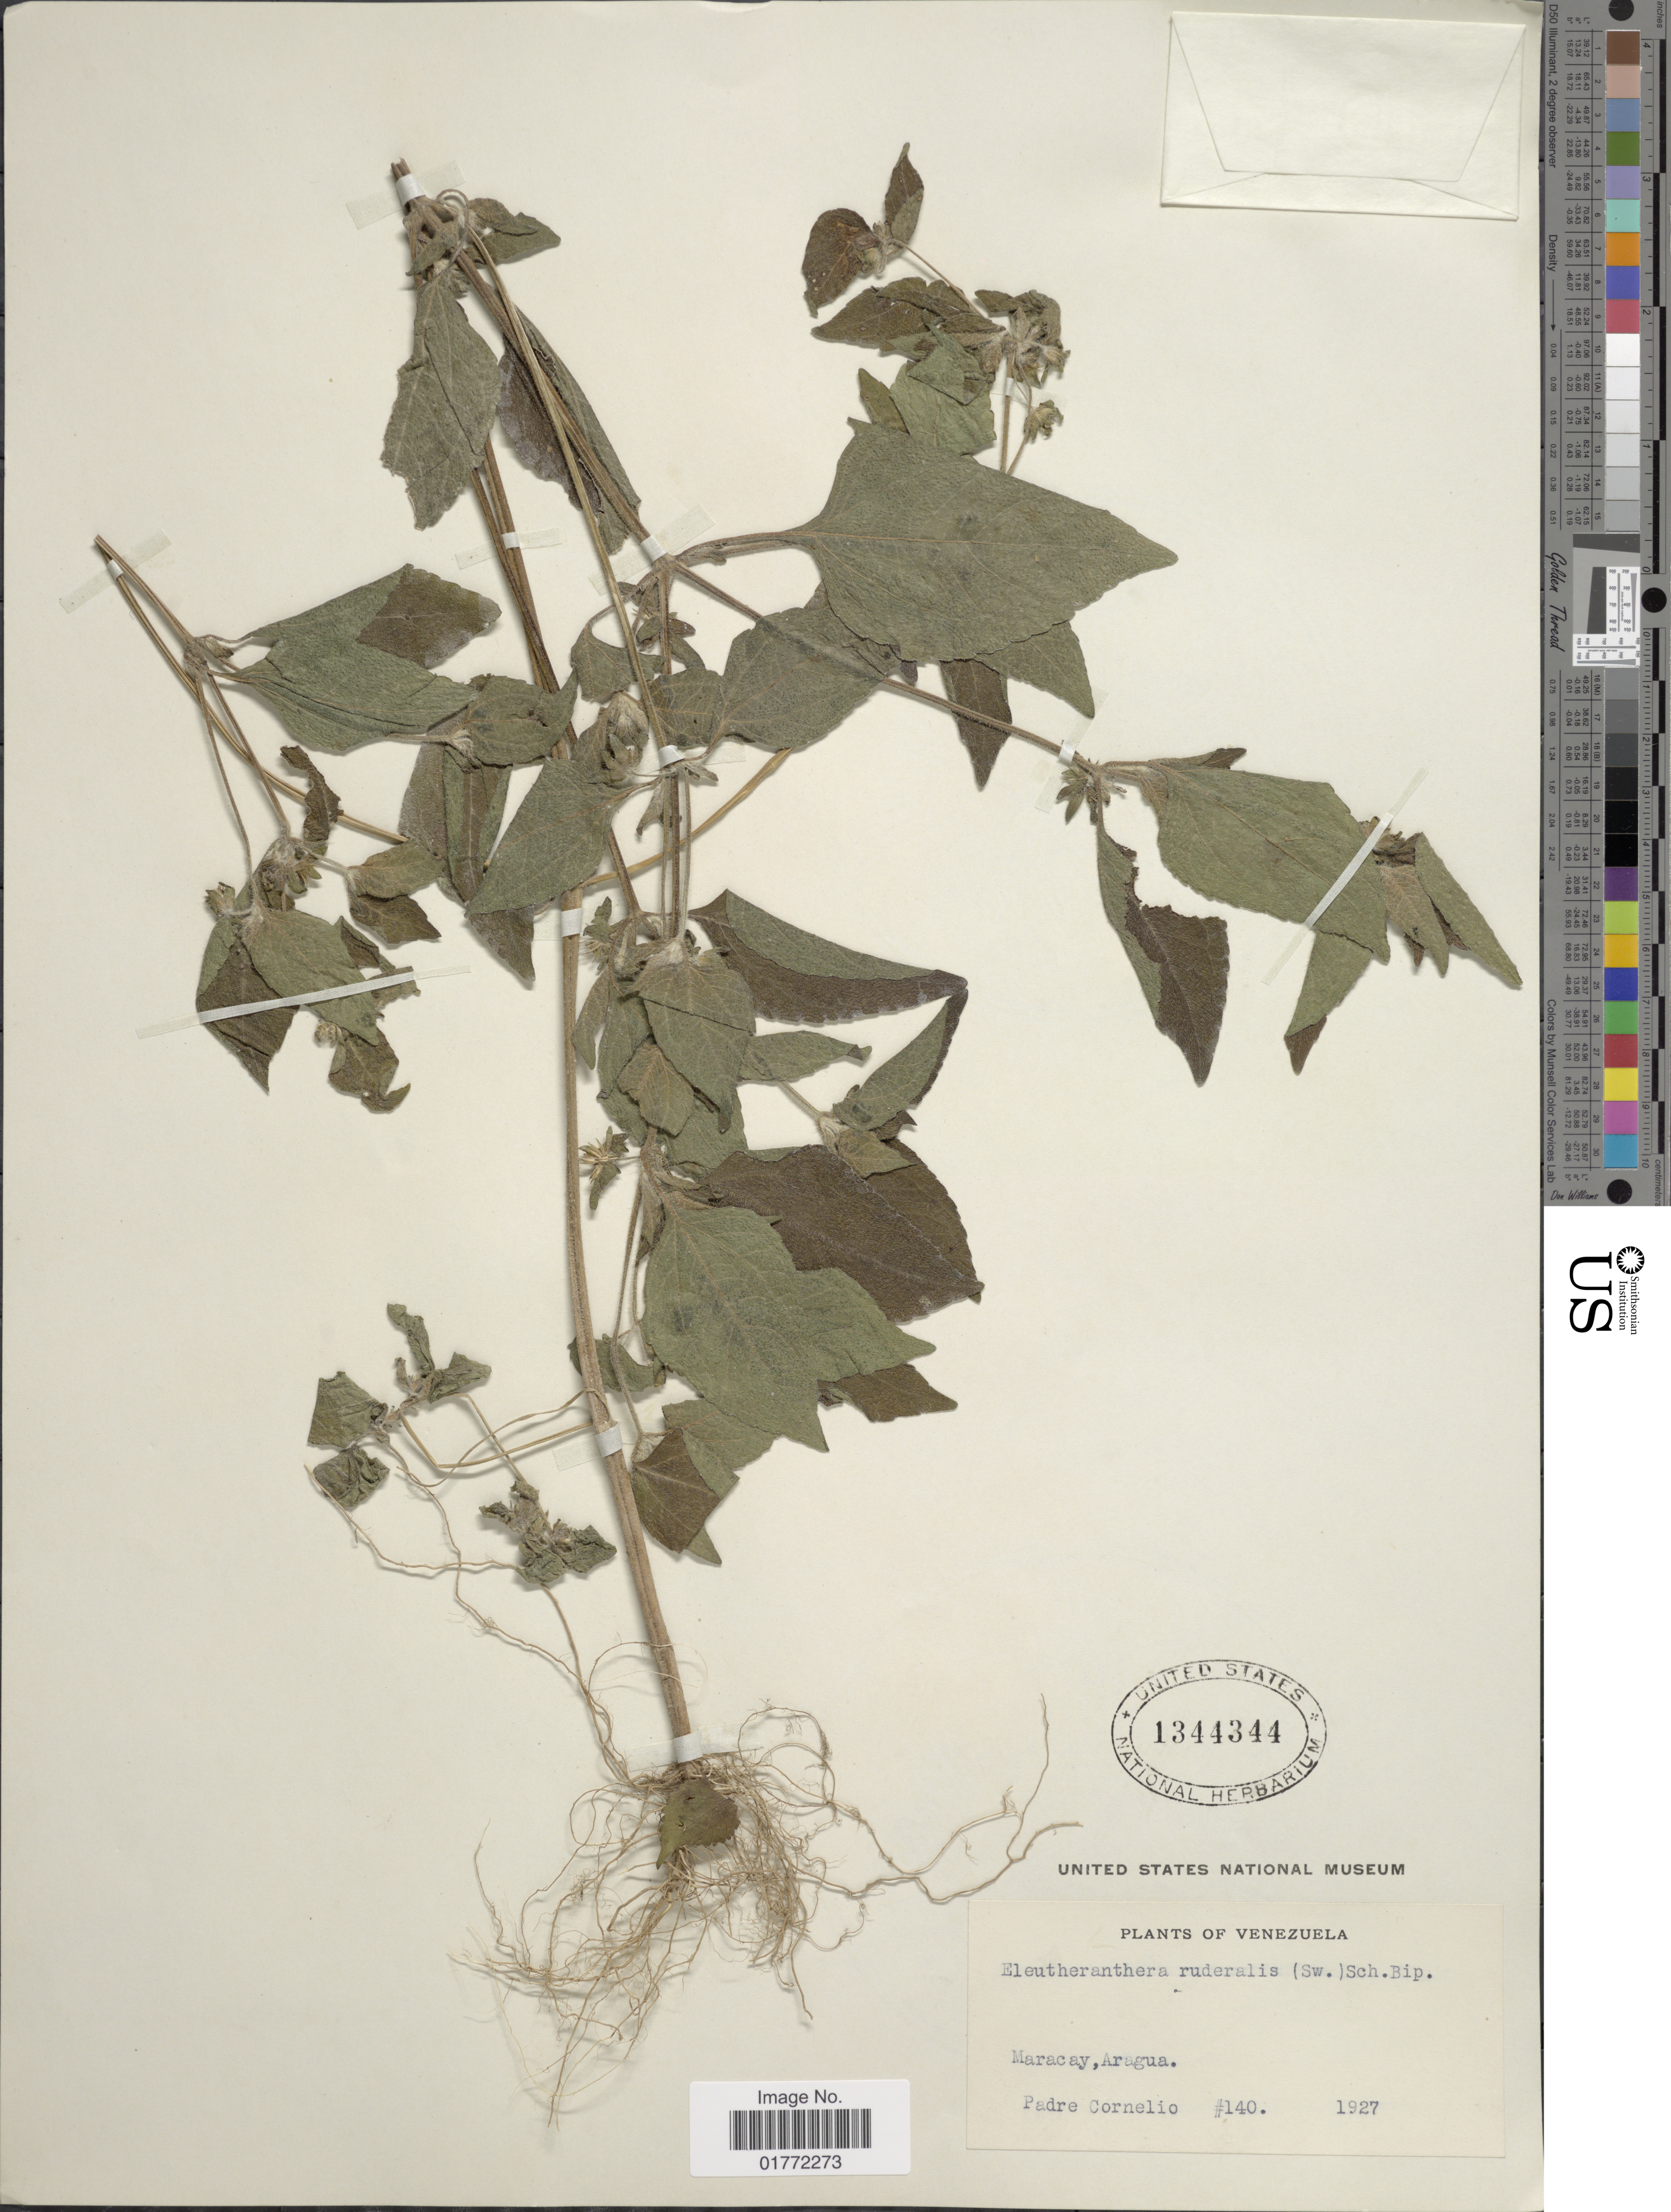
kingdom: Plantae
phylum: Tracheophyta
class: Magnoliopsida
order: Asterales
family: Asteraceae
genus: Eleutheranthera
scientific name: Eleutheranthera ruderalis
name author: (Sw.) Sch. Bip.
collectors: P. Cornelio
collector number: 140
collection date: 1927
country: Venezuela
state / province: Aragua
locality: Maracay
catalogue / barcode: US 1344344